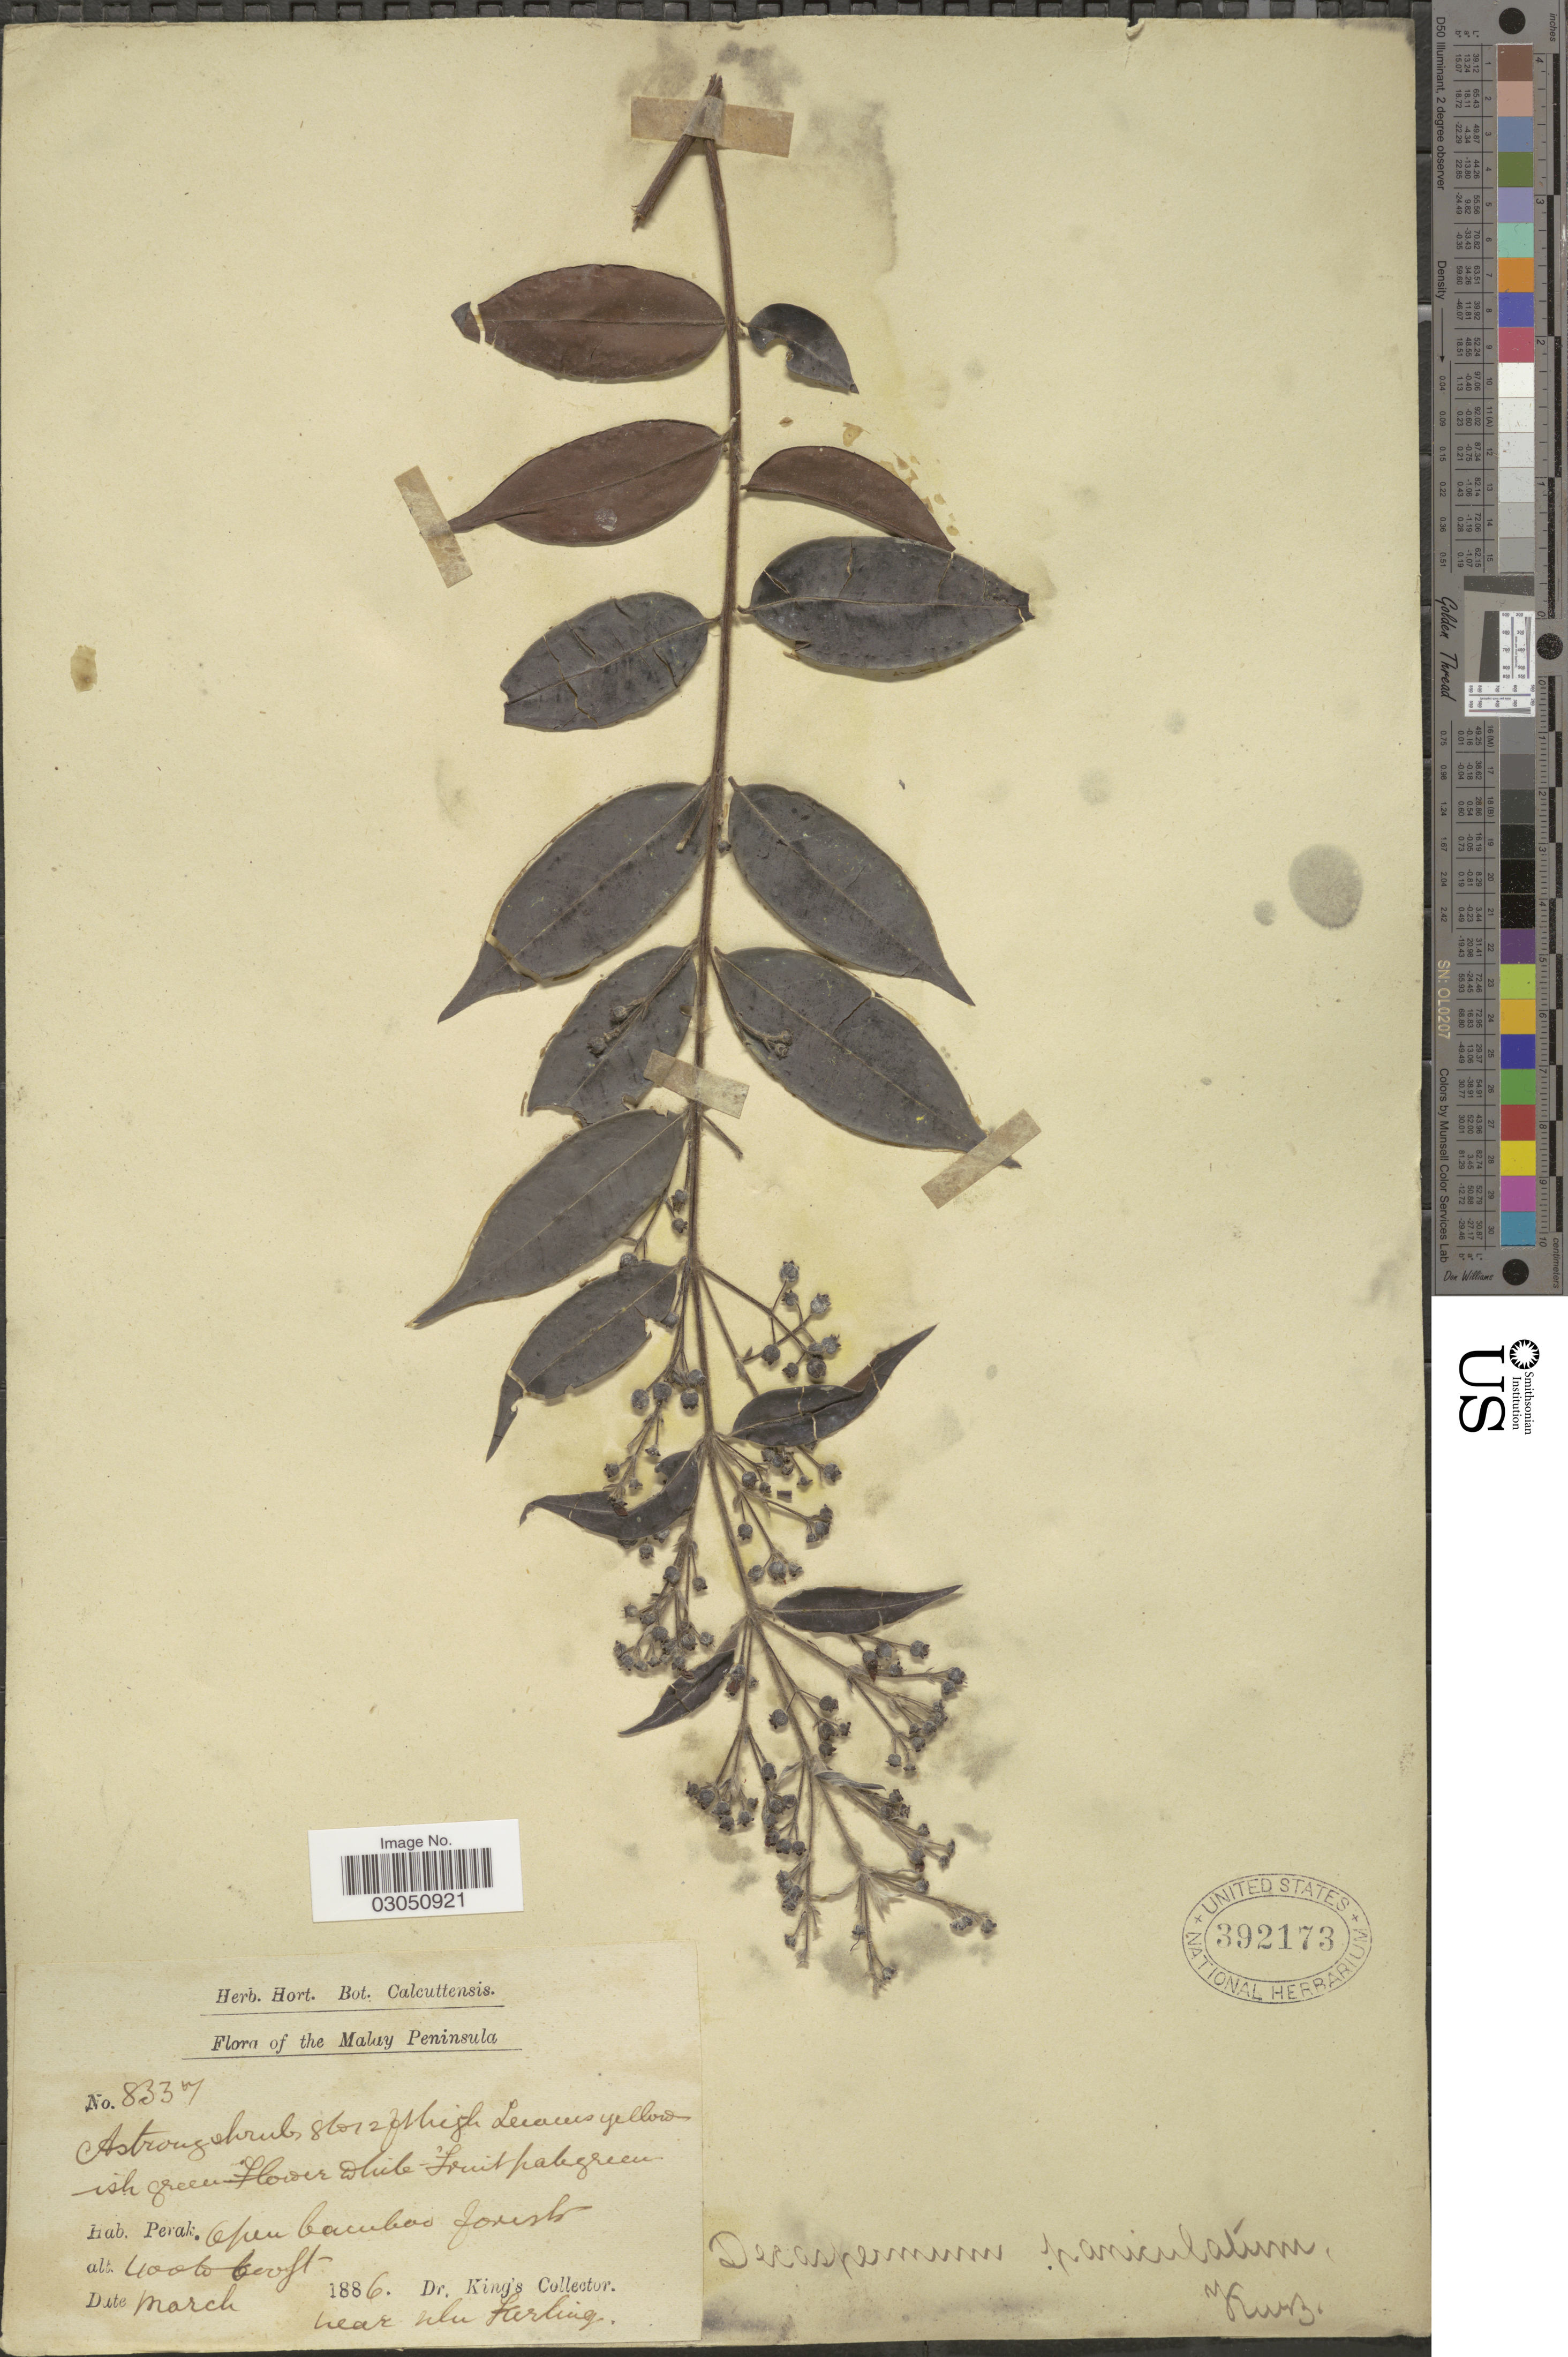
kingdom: Plantae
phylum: Tracheophyta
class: Magnoliopsida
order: Myrtales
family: Myrtaceae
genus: Decaspermum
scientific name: Decaspermum parviflorum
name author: (Lam.) A.J. Scott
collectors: Dr. King's collector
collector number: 8337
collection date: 1886-03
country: Malaysia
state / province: Perak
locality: Malay Peninsula. Perak. Open bamboo forests Near Ulu Kerling.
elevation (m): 122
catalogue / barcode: US 392173